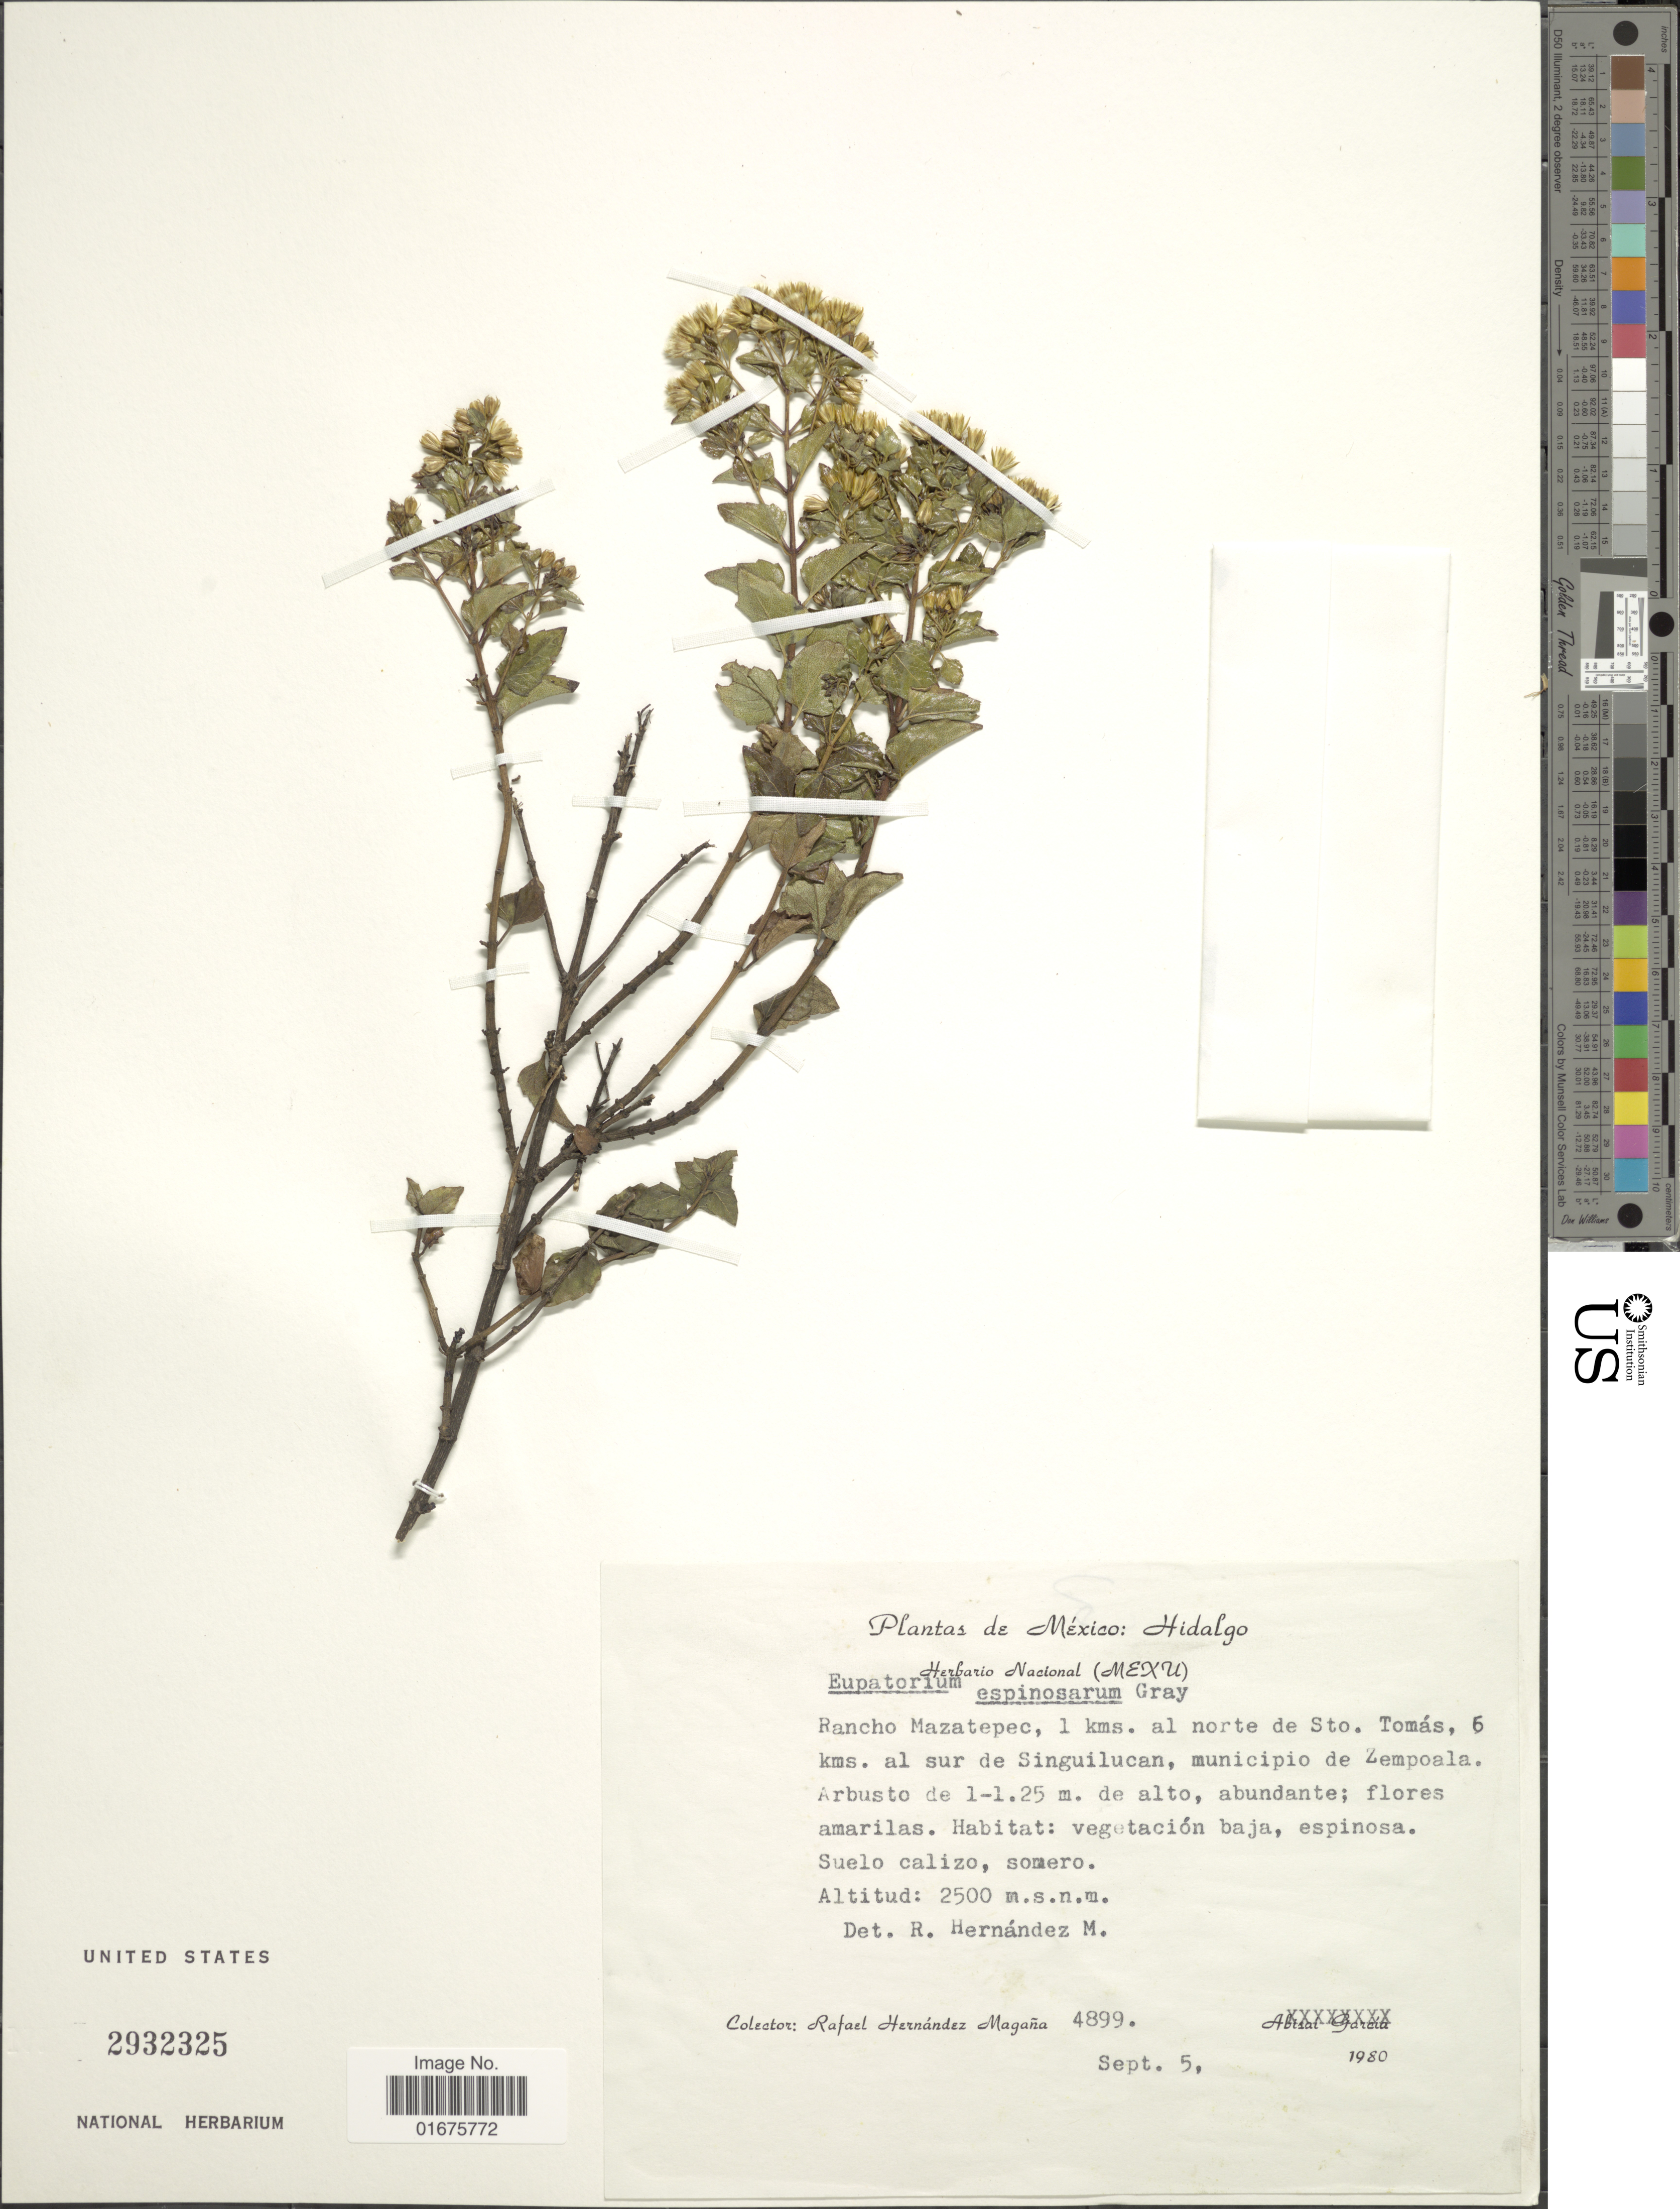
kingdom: Plantae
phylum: Tracheophyta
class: Magnoliopsida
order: Asterales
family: Asteraceae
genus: Ageratina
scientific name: Ageratina espinosarum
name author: (A. Gray) R.M. King & H. Rob.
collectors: R. Hernández-M.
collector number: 4899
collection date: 1980-09-05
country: Mexico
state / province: Hidalgo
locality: Rancho Mazatepex, 1 kms al norte de Sto. Thomas, 6 kms. al sur de Singuilucan, muncipio de Zempoala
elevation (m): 2500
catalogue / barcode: US 2932325